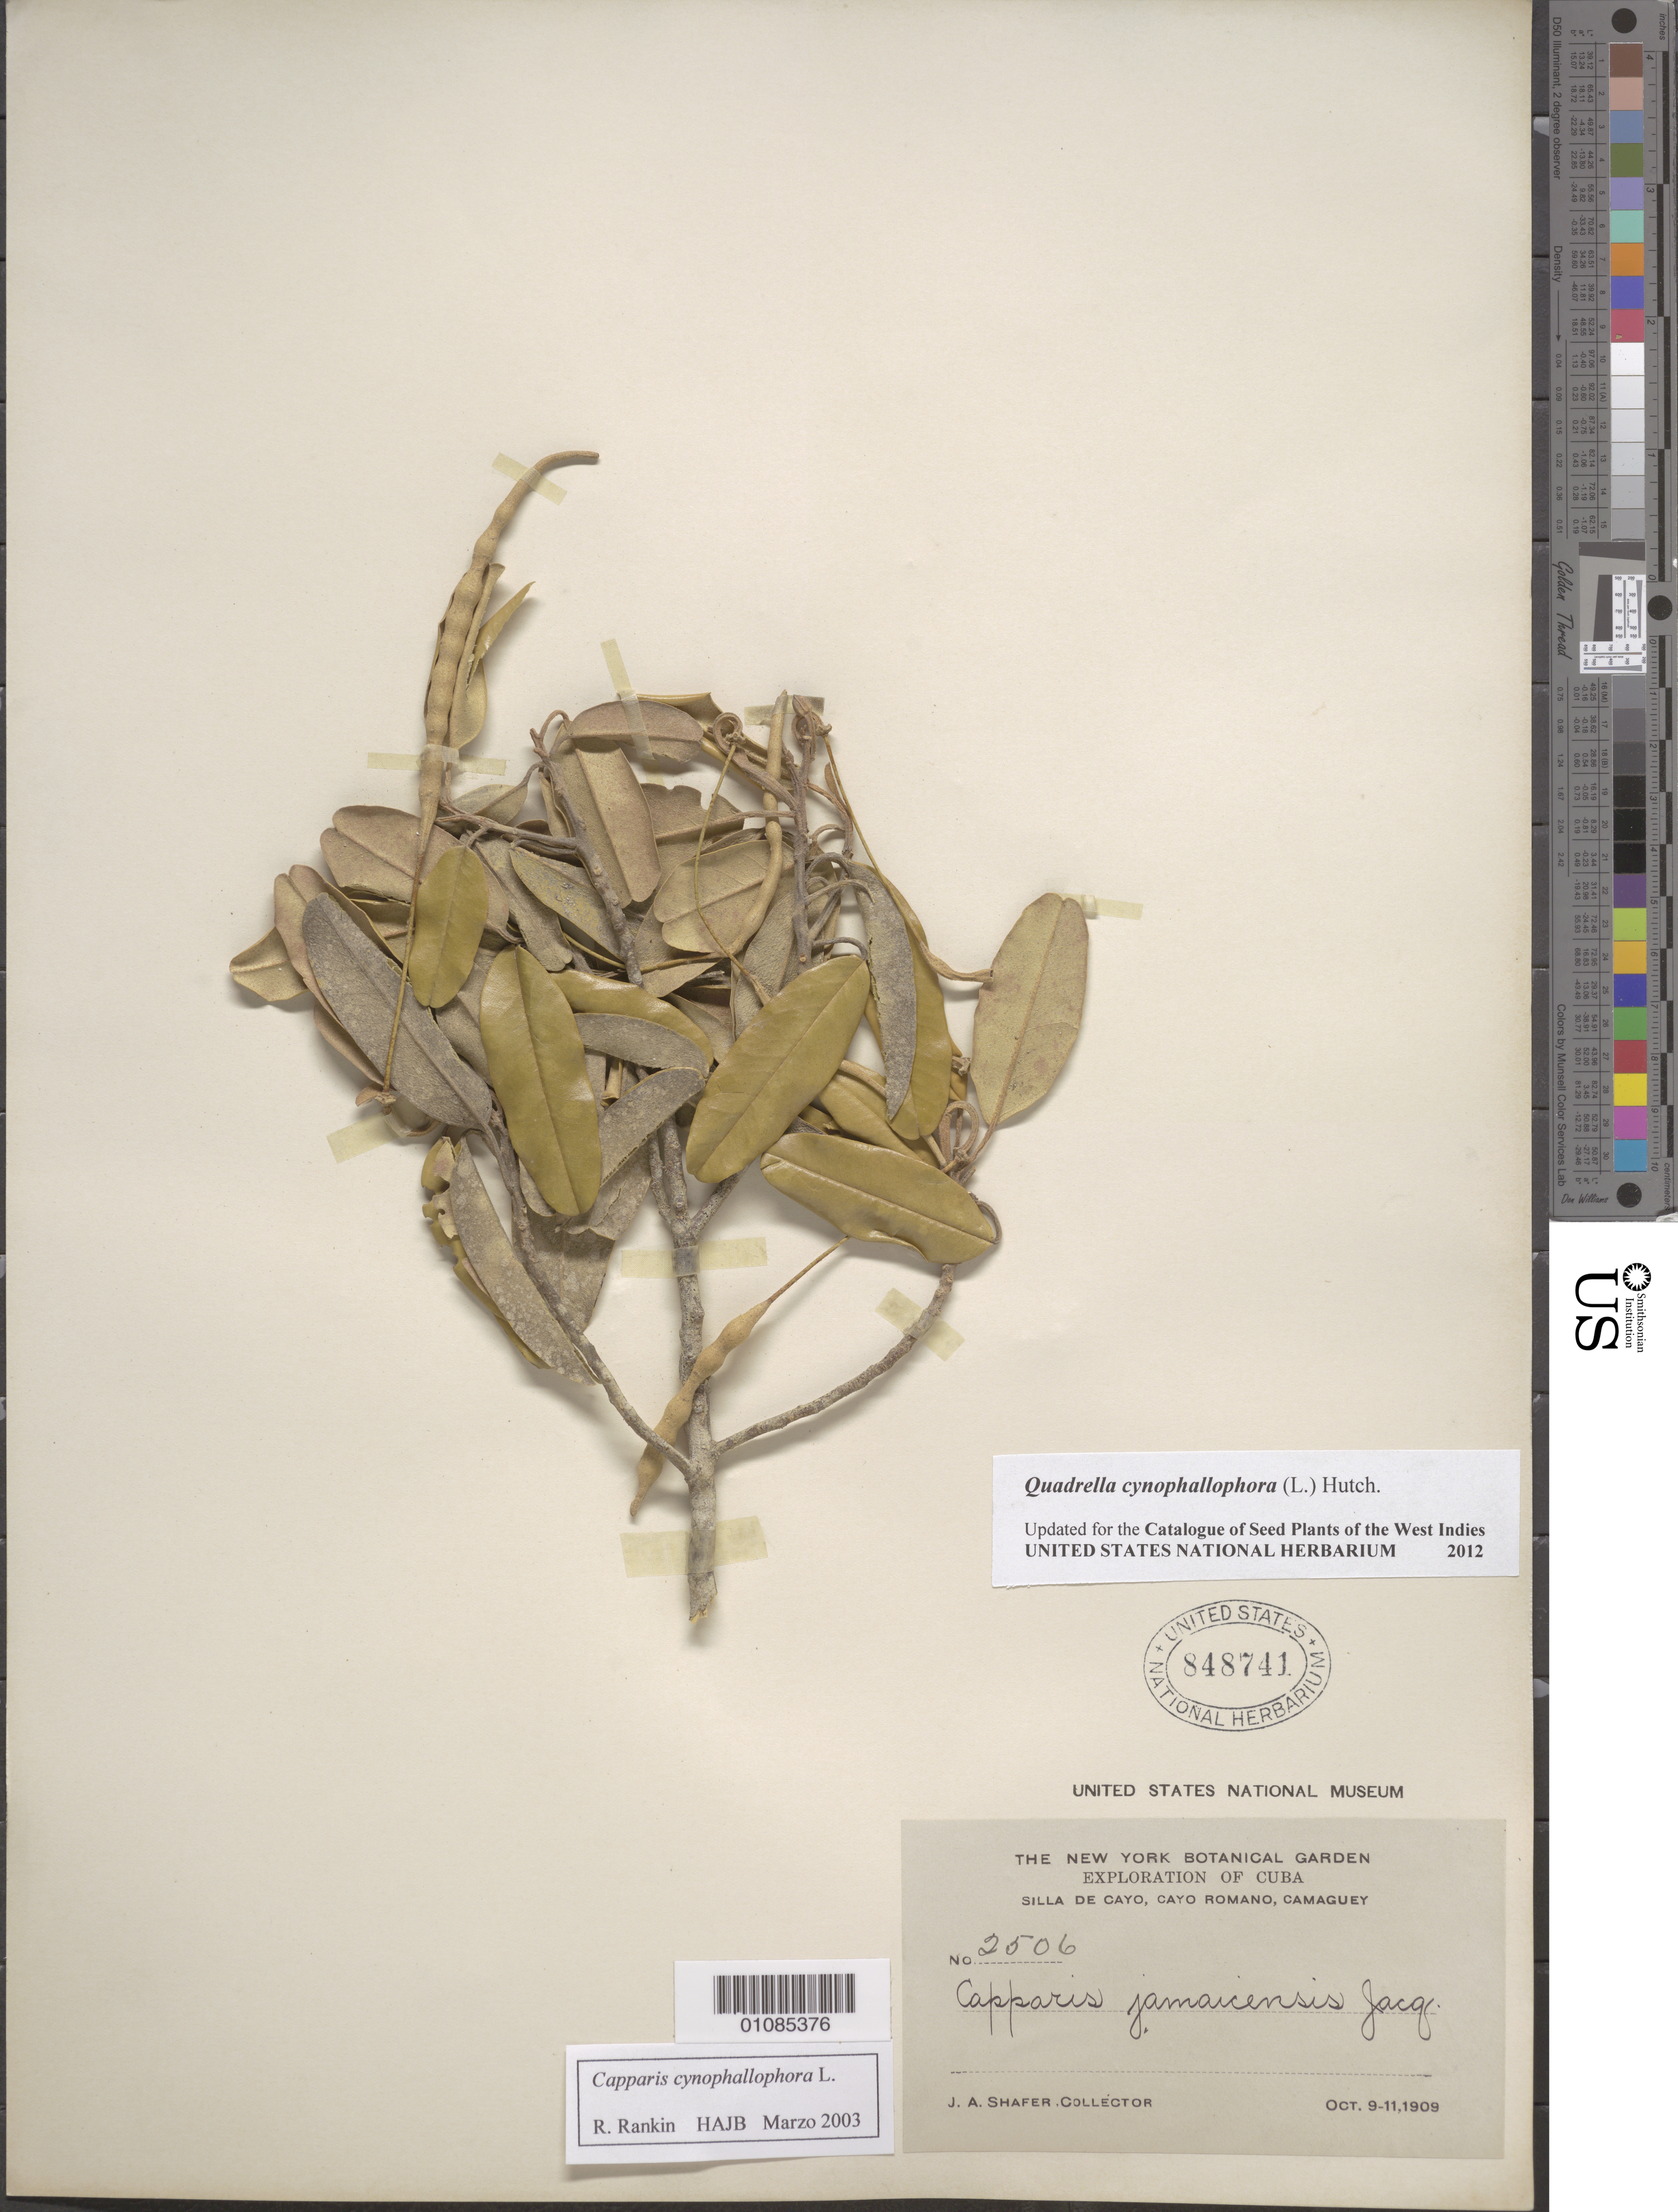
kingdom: Plantae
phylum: Tracheophyta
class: Magnoliopsida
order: Brassicales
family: Capparaceae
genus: Quadrella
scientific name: Quadrella cynophallophora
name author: (L.) Hutch.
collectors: J. A. Shafer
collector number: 2506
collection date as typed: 09 Oct 1909 to 11 Oct 1909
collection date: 1909-10-09/1909-10-11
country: Cuba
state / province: Camagüey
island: Cuba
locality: Silla de Cayo, Cayo Romano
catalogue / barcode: US 848741